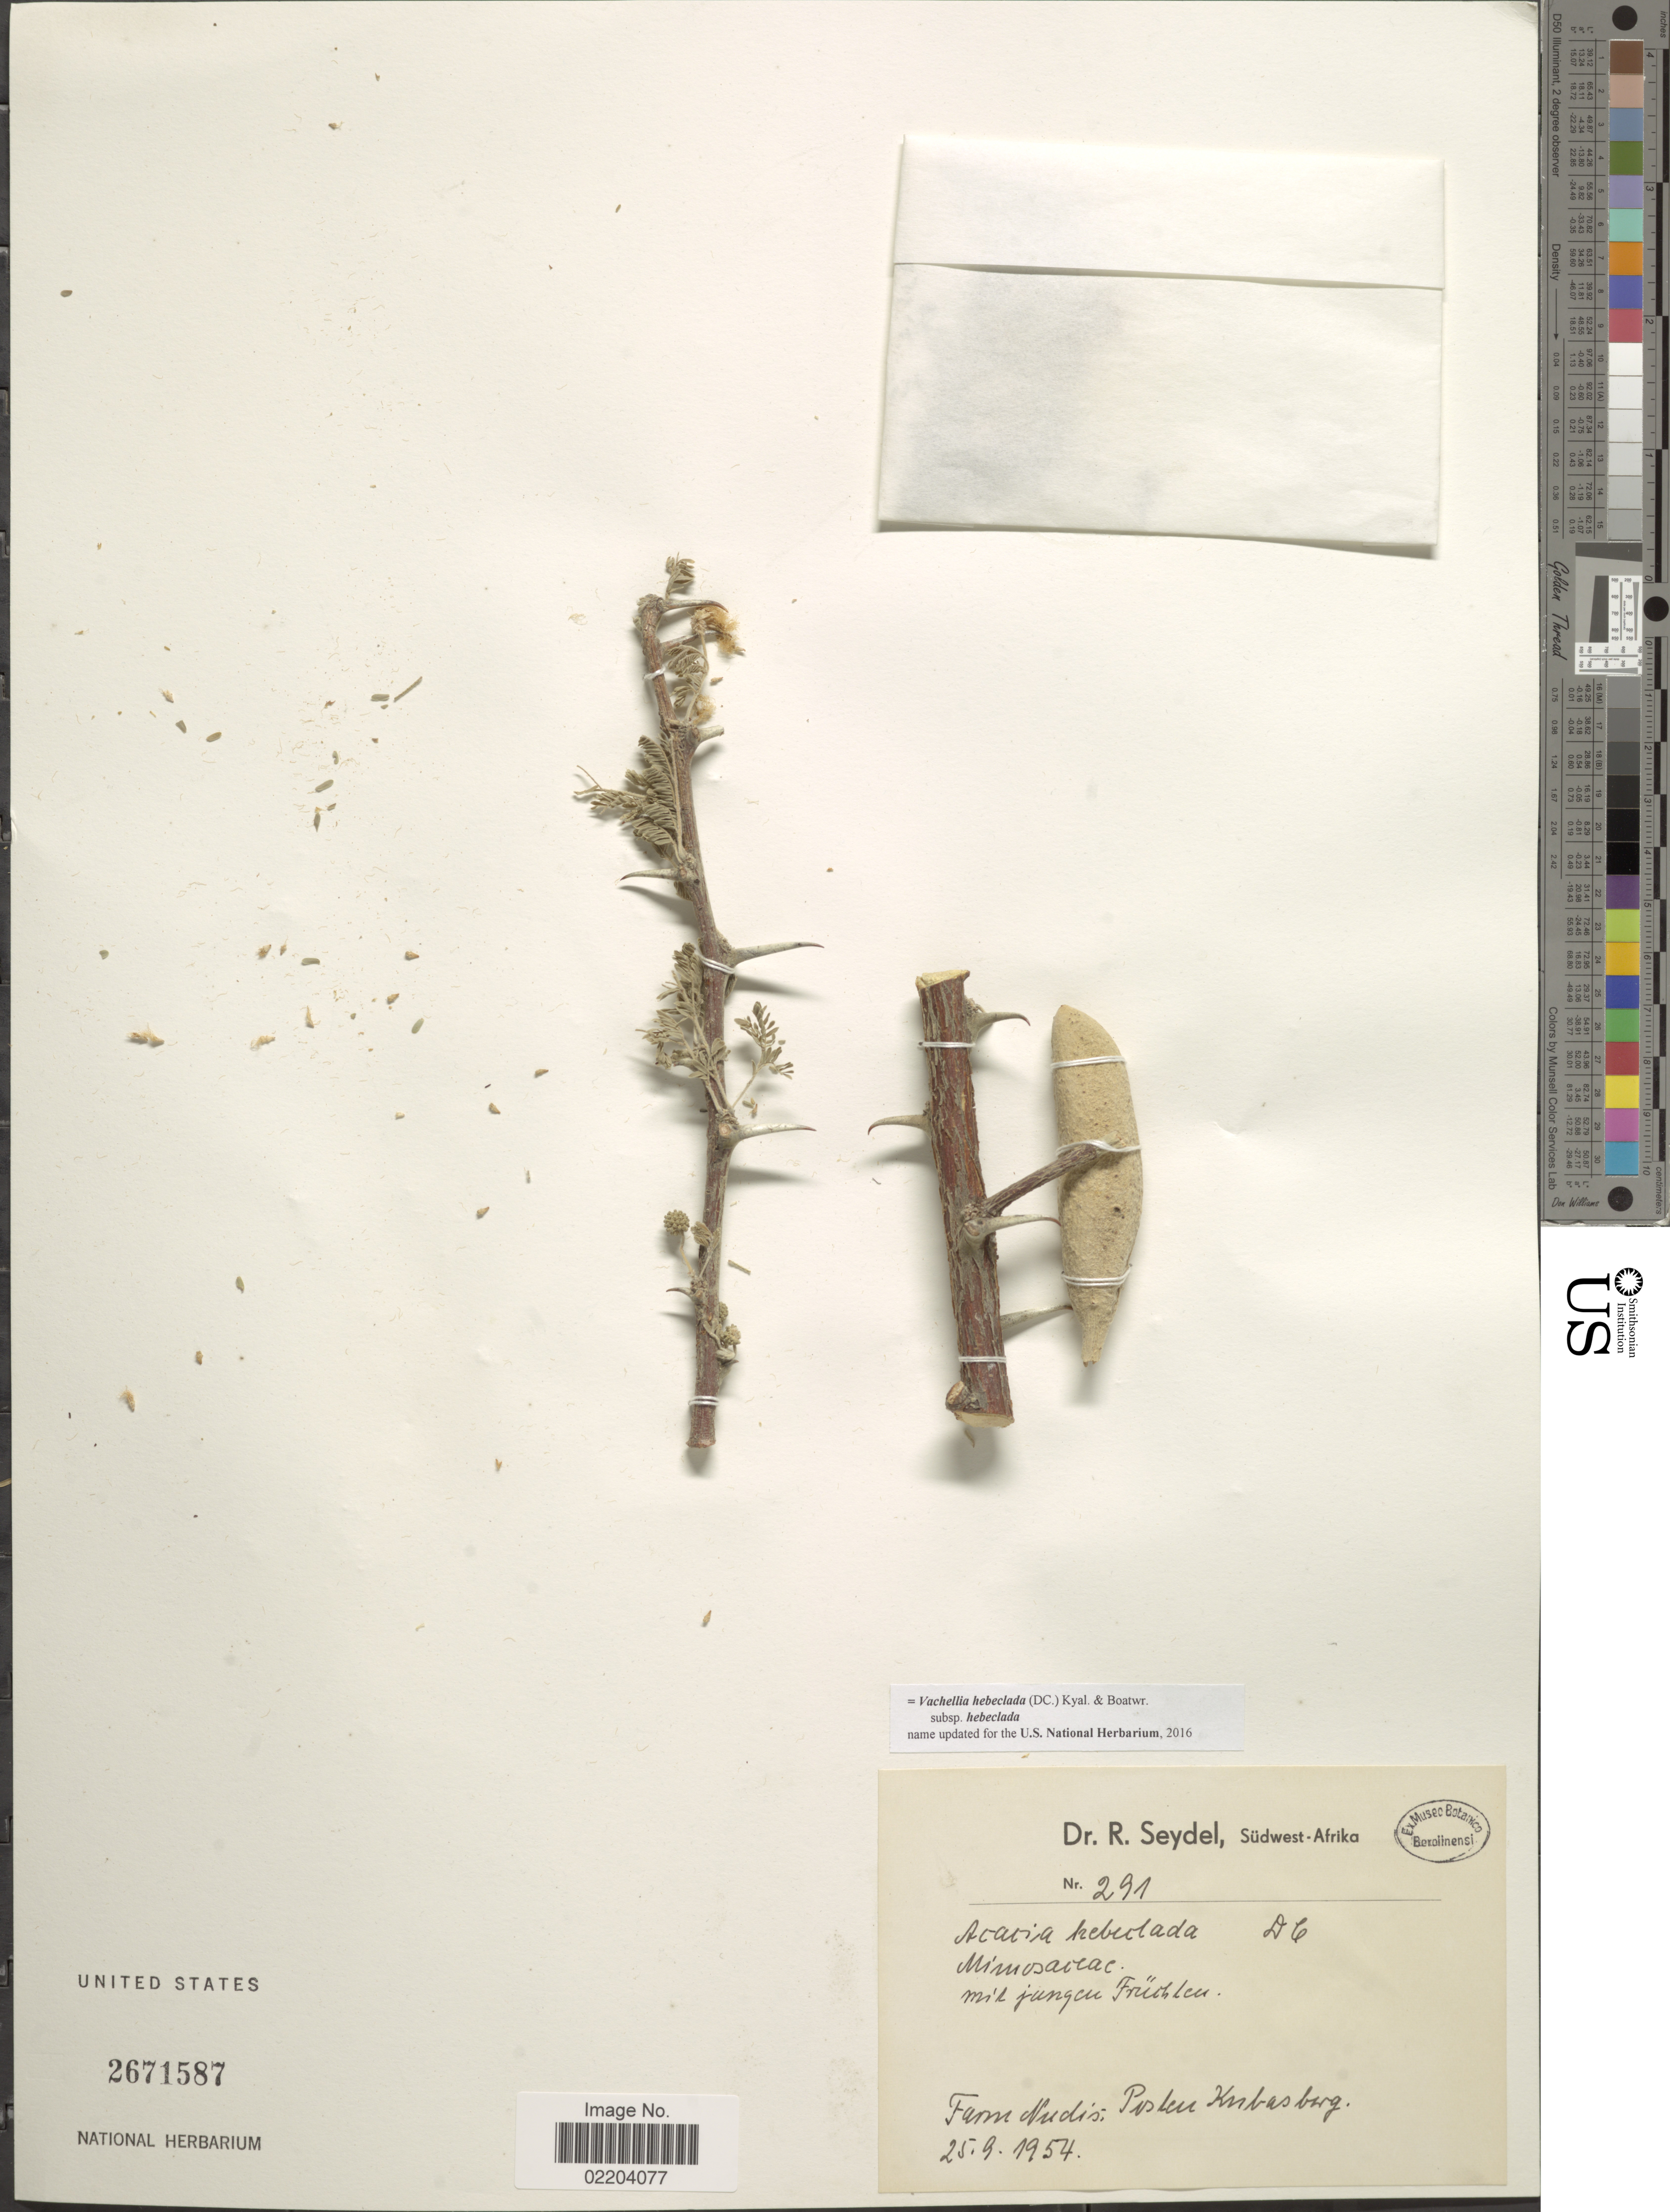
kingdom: Plantae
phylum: Tracheophyta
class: Magnoliopsida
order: Fabales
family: Fabaceae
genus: Vachellia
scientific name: Vachellia hebeclada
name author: (DC.) Kyal. & Boatwr.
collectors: R. Seydel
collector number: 291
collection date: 1954-09-25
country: Namibia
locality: Farm Nudis, Pisten Kubasberg [Kubasberg slopes]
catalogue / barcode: US 2671587